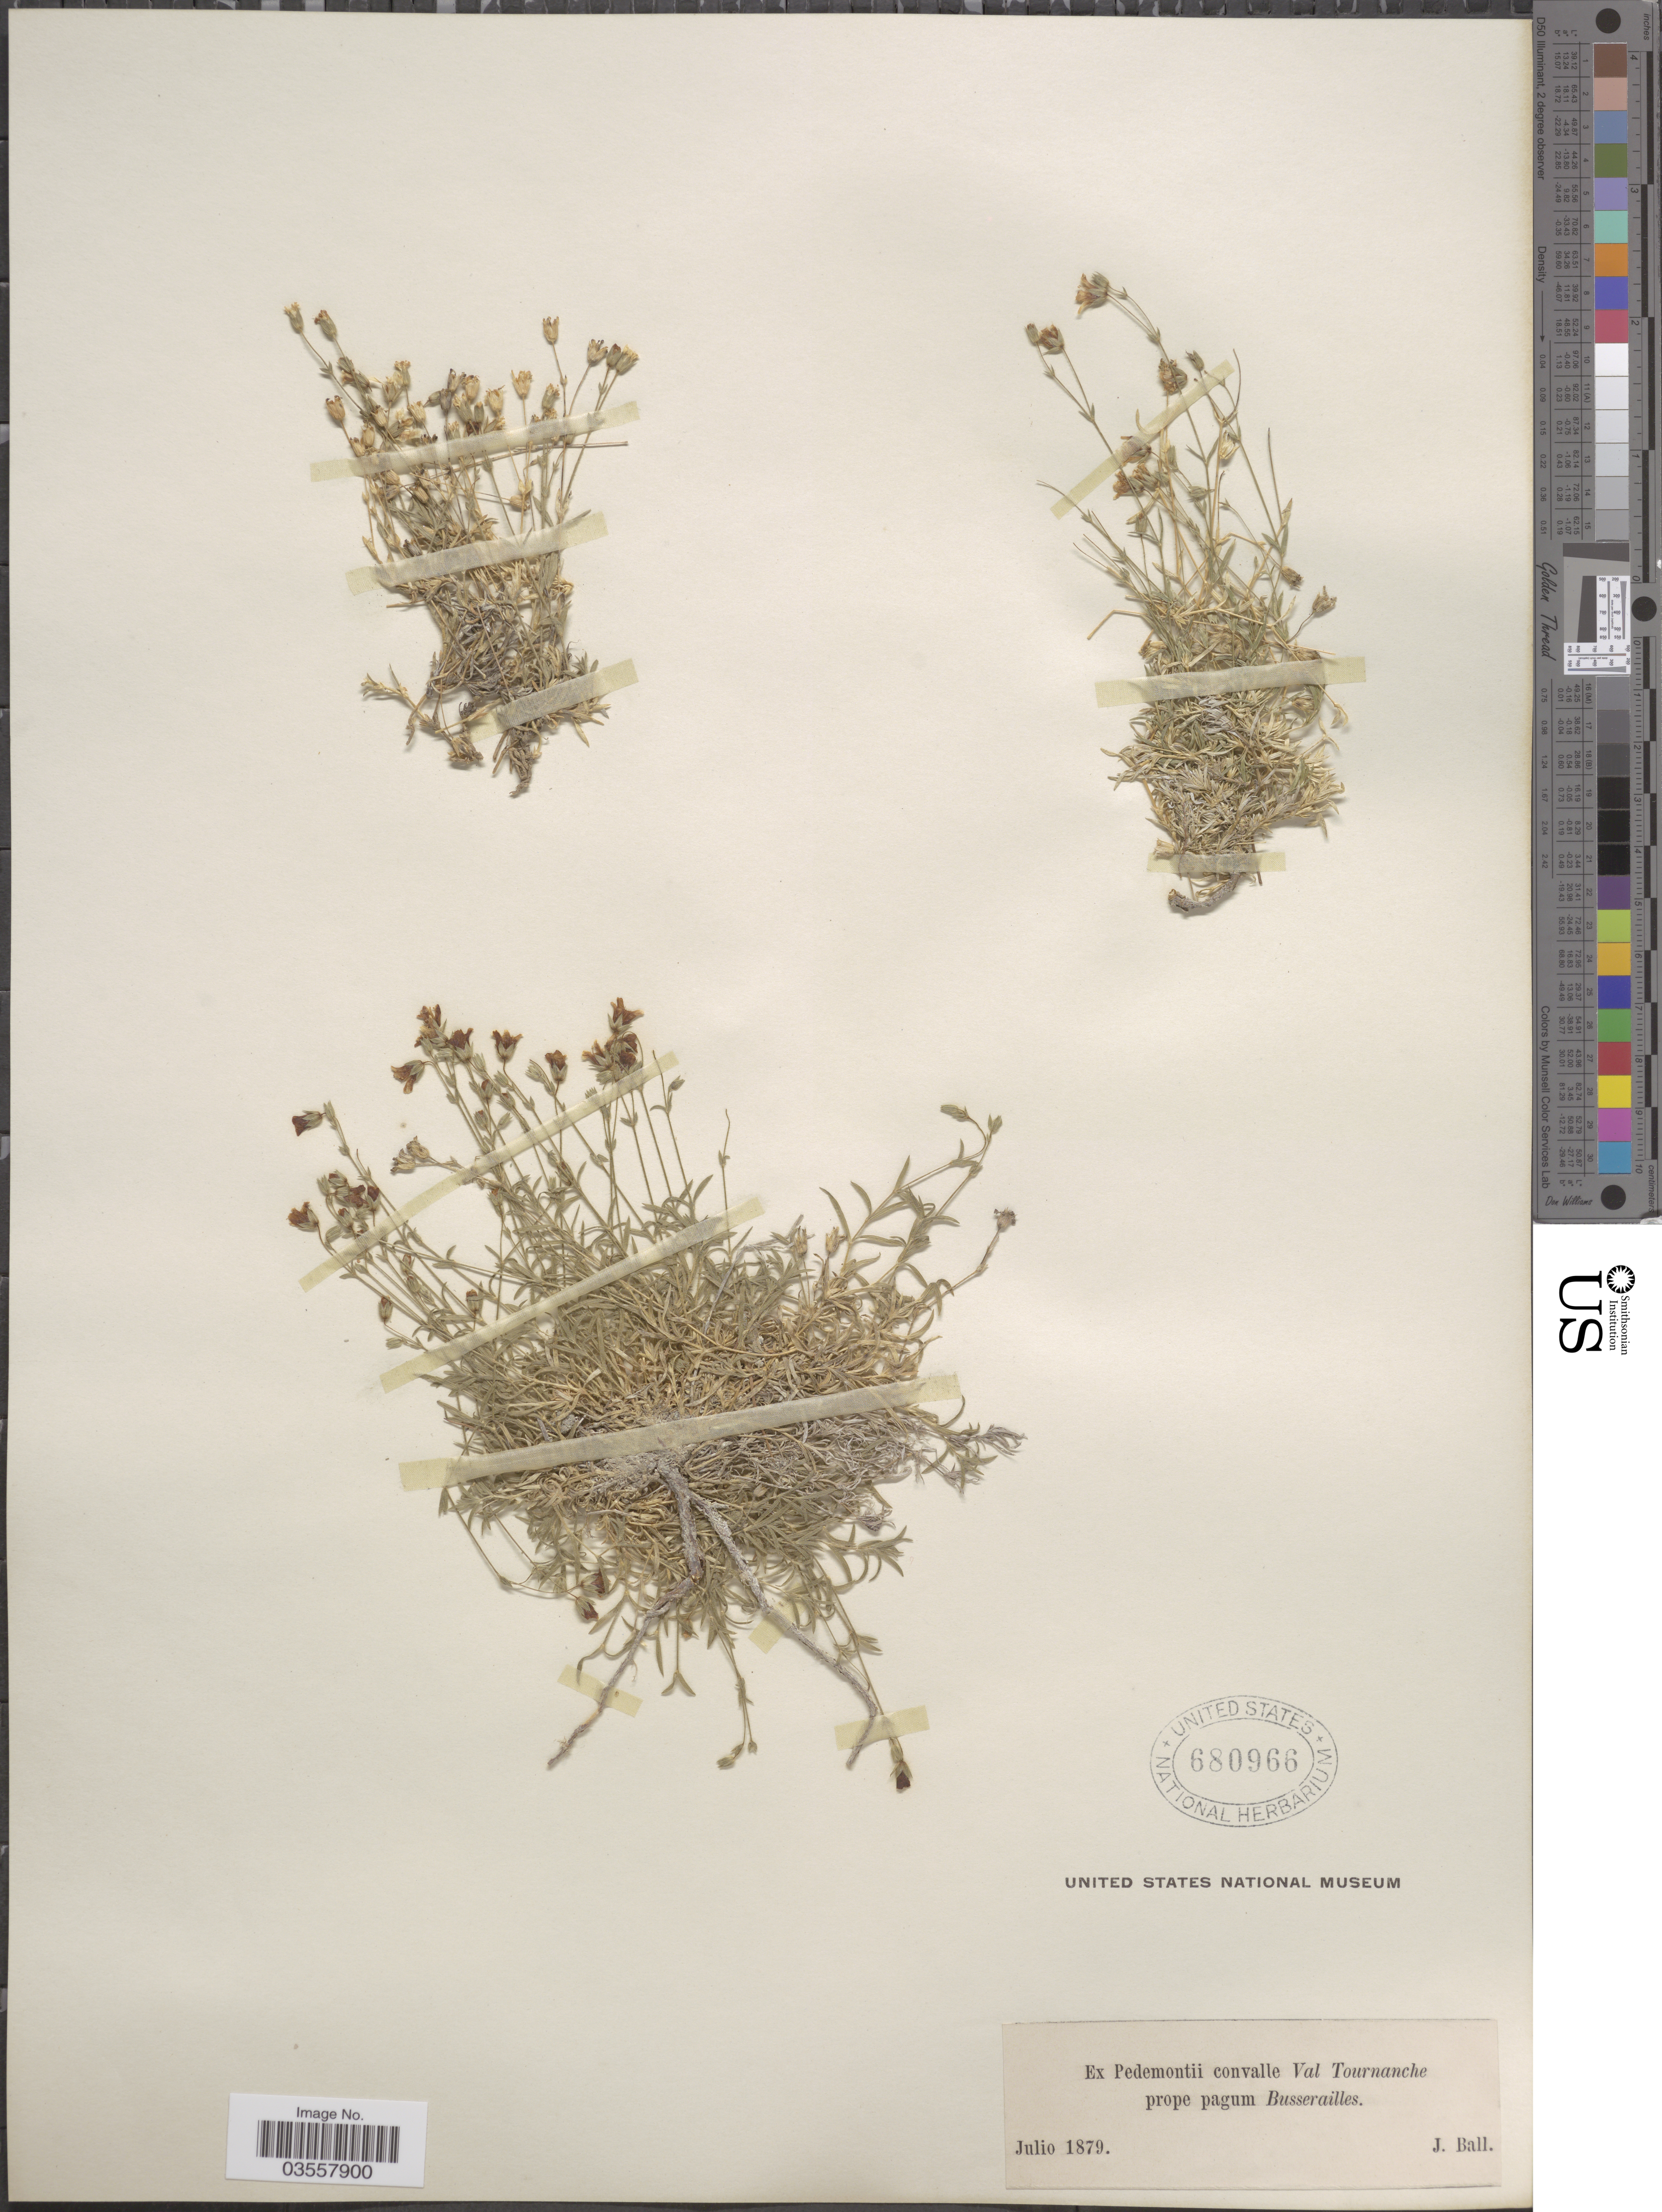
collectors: J. Ball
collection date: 1879-07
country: Italy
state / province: Piedmont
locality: Ex Pedemontii convalle Val Tournanche prope pagum Busserailles.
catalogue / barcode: US 680966